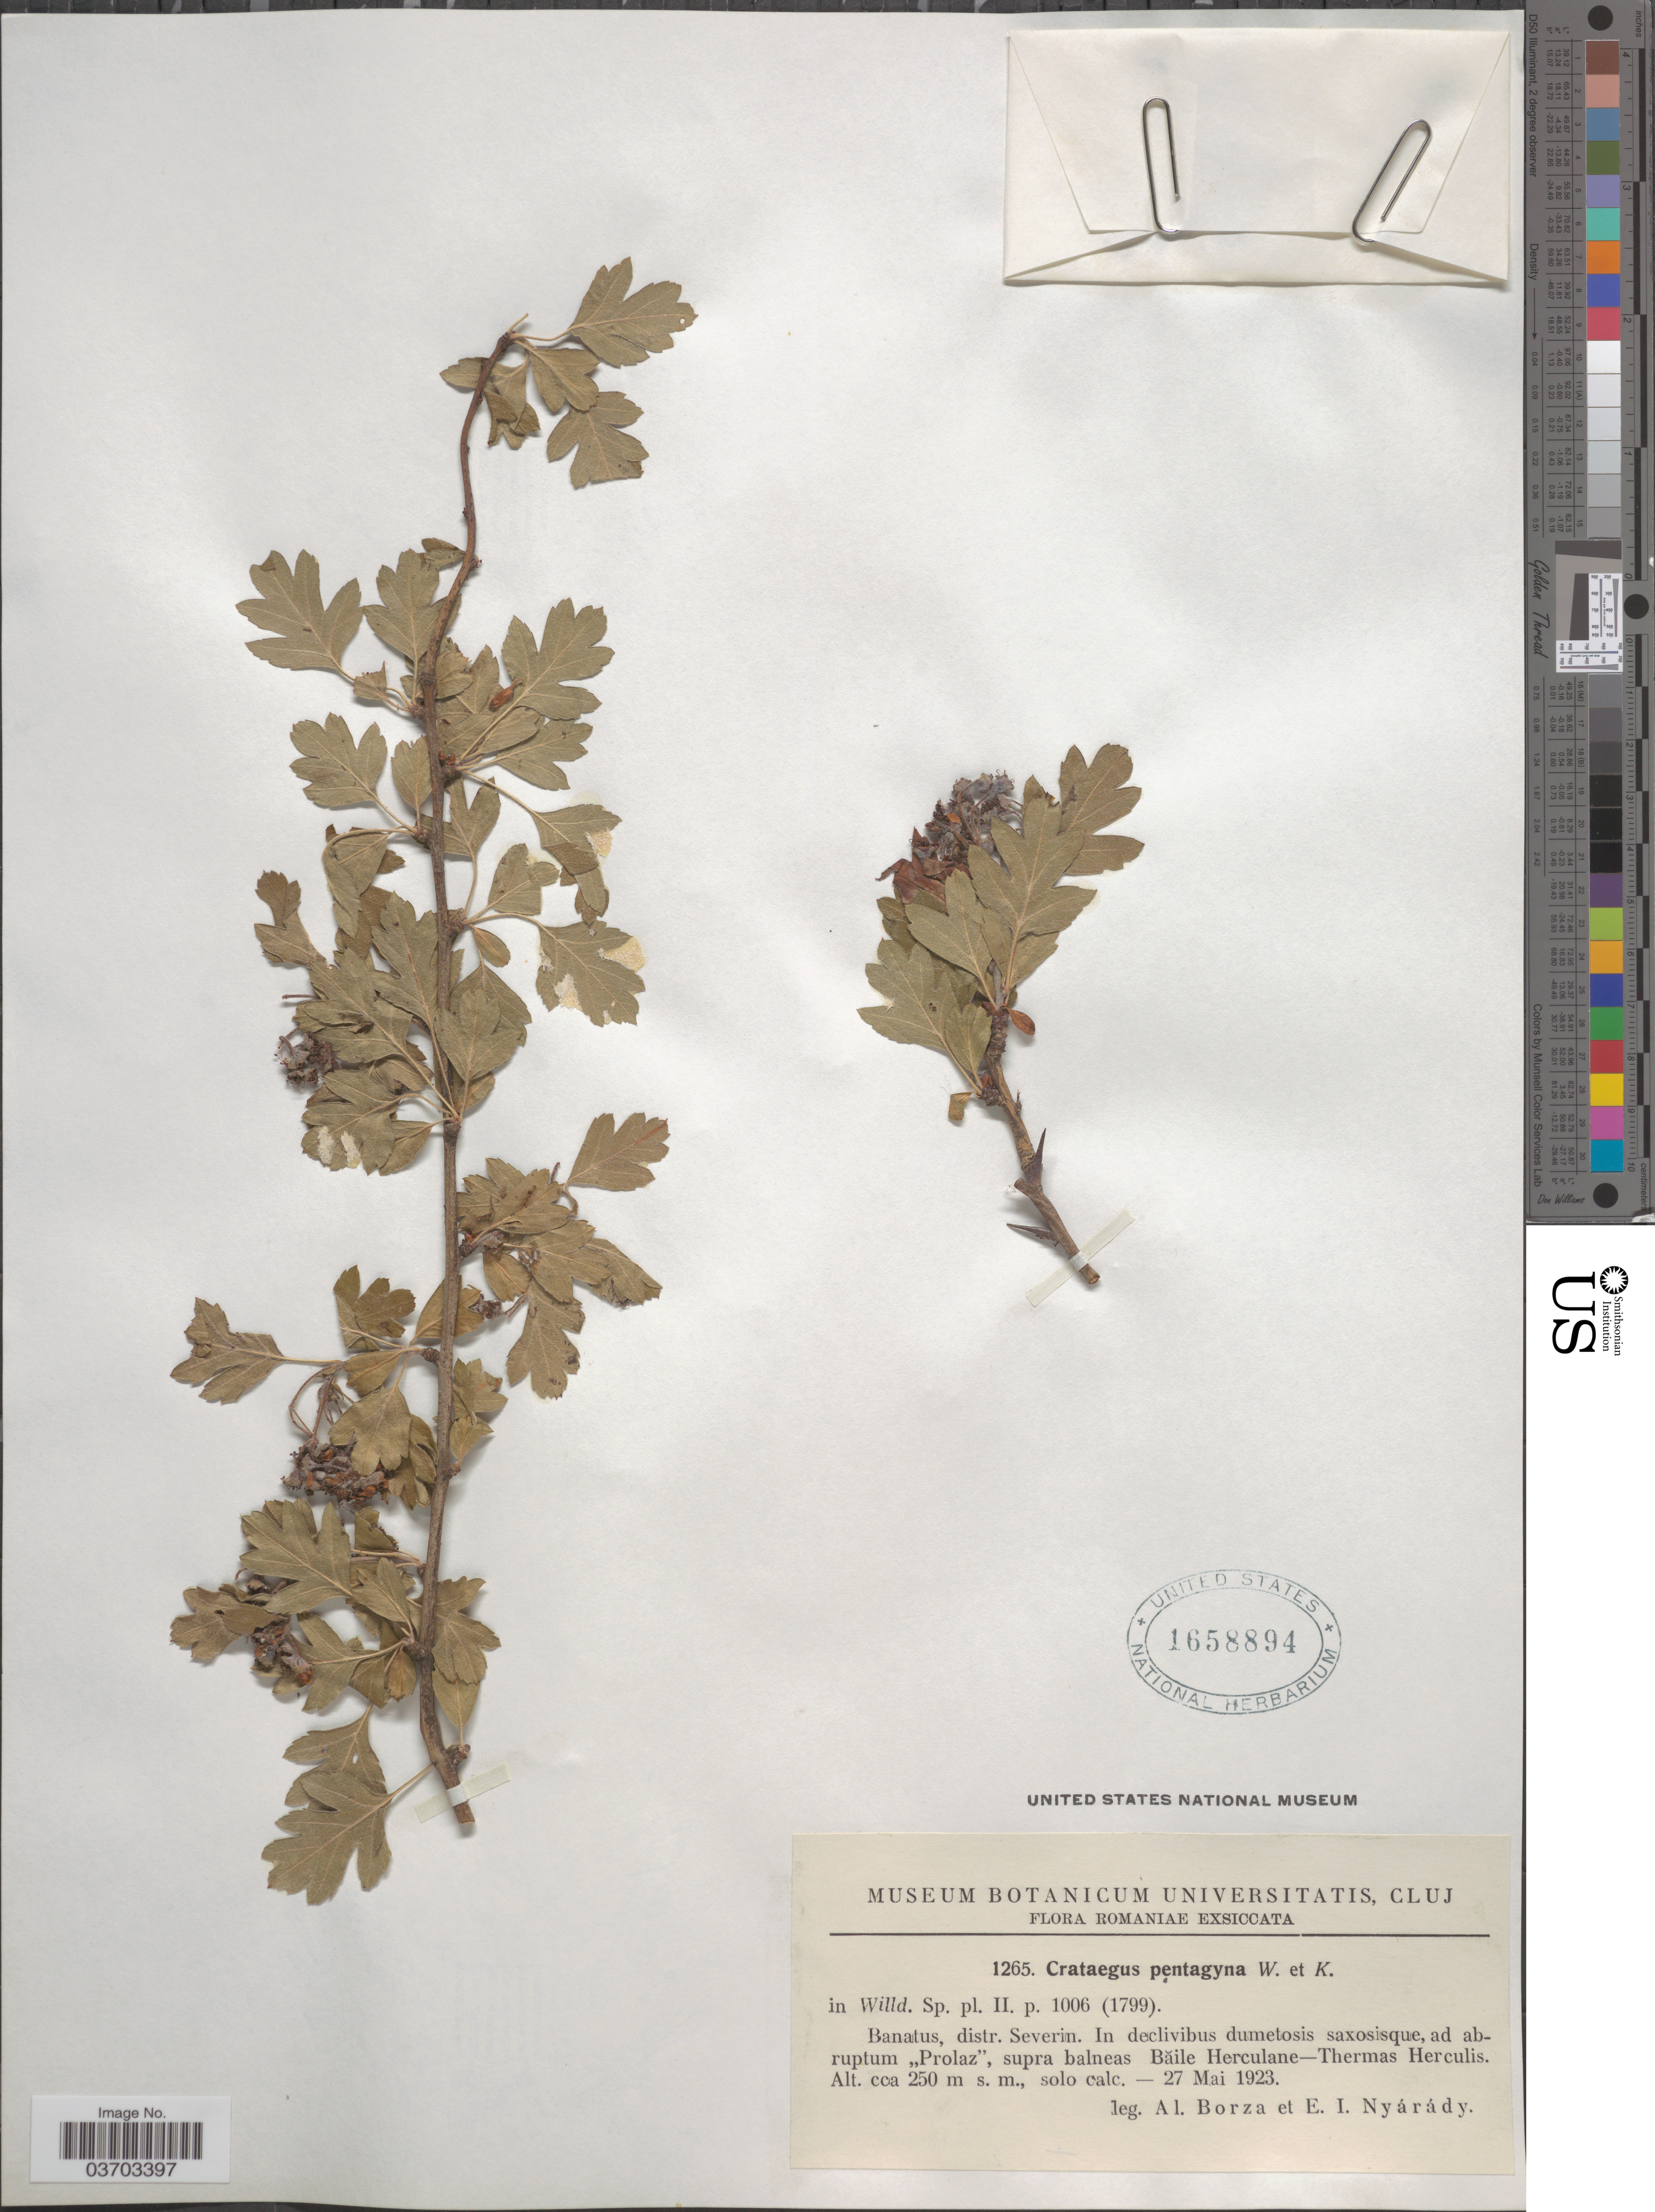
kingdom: Plantae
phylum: Tracheophyta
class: Magnoliopsida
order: Rosales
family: Rosaceae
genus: Crataegus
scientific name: Crataegus pentagyna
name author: (Willd. ex) Waldst. & Kit.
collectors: A. Borza & E. Nyárády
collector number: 1265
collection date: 1923-05-27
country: Romania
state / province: Caras-Severin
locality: Banatus, distr. Severin. Ad abruptum "Prolaz", supra balneas Băile Herculane-Thermas Herculis.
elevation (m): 250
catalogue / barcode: US 1658894